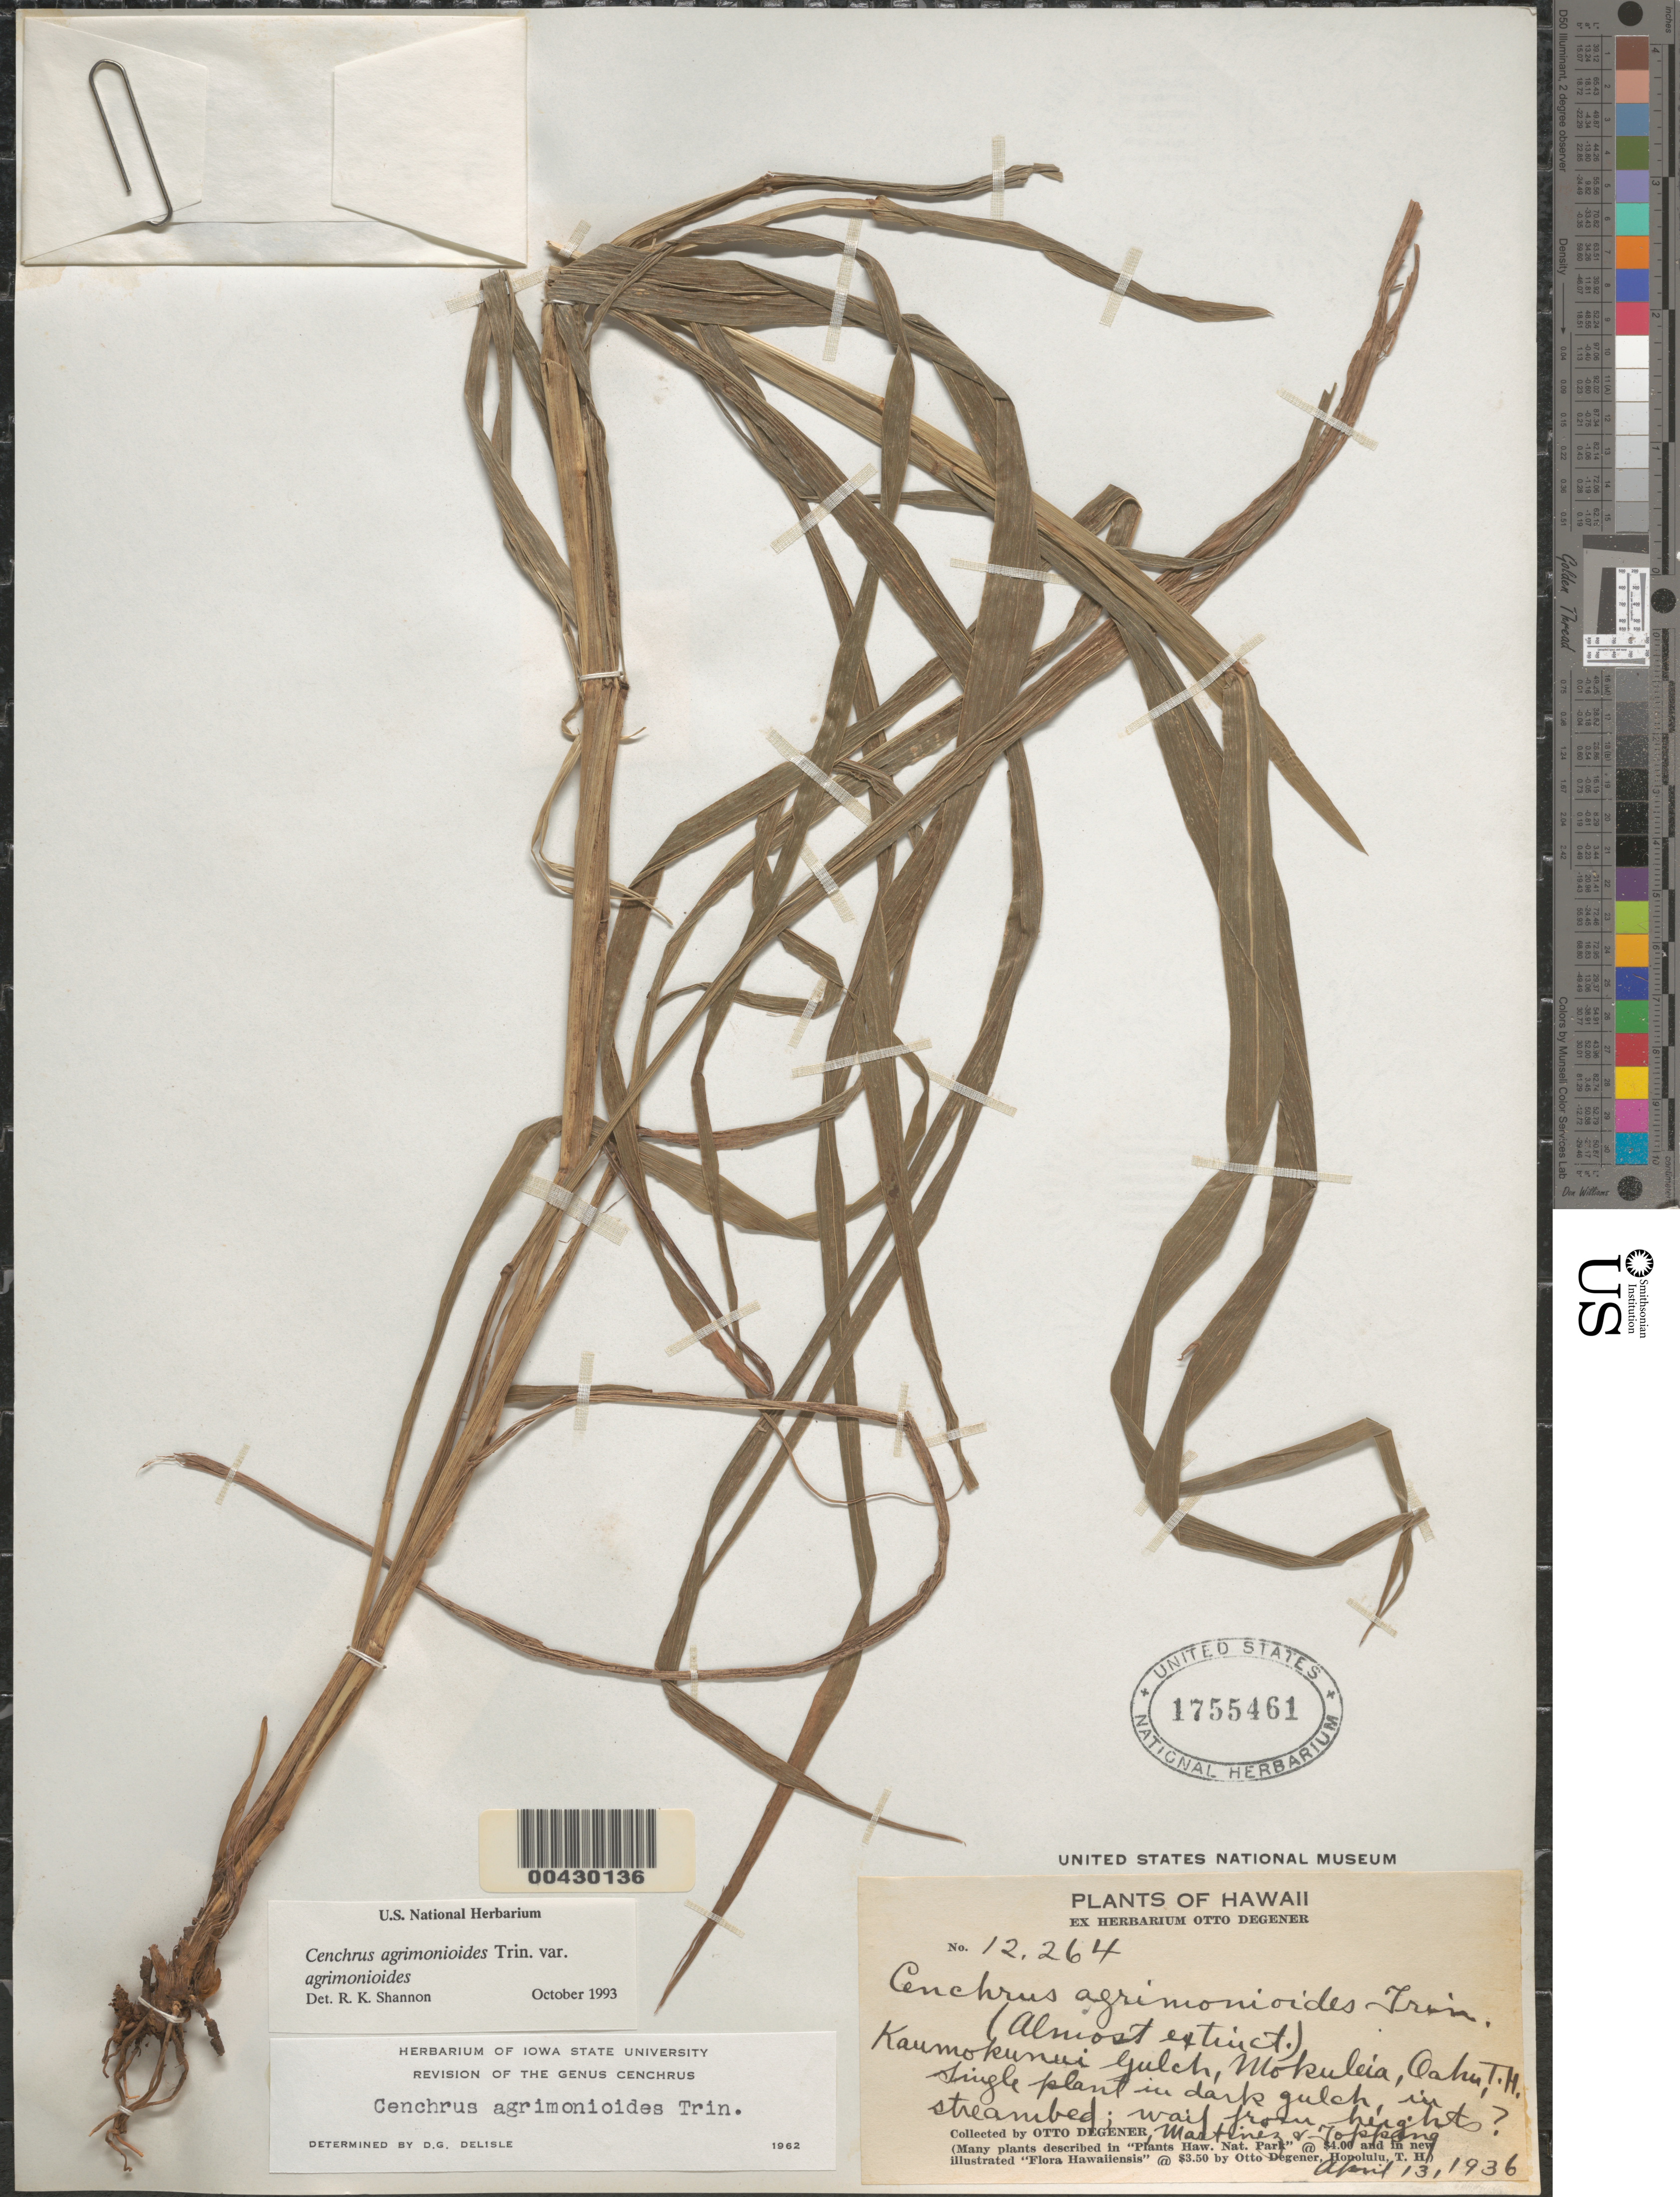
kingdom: Plantae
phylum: Tracheophyta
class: Liliopsida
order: Poales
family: Poaceae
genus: Cenchrus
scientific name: Cenchrus agrimonioides var. agrimonioides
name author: Trin.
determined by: Shannon, R. K., (UNITED STATES)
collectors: O. Degener, -- Martinez & D. L. Topping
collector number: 12264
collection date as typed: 13 Apr 1936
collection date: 1936-04-13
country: United States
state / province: Hawaii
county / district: Honolulu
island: Oahu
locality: Kaumokunui Gulch, Mokuleia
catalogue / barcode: US 1755461